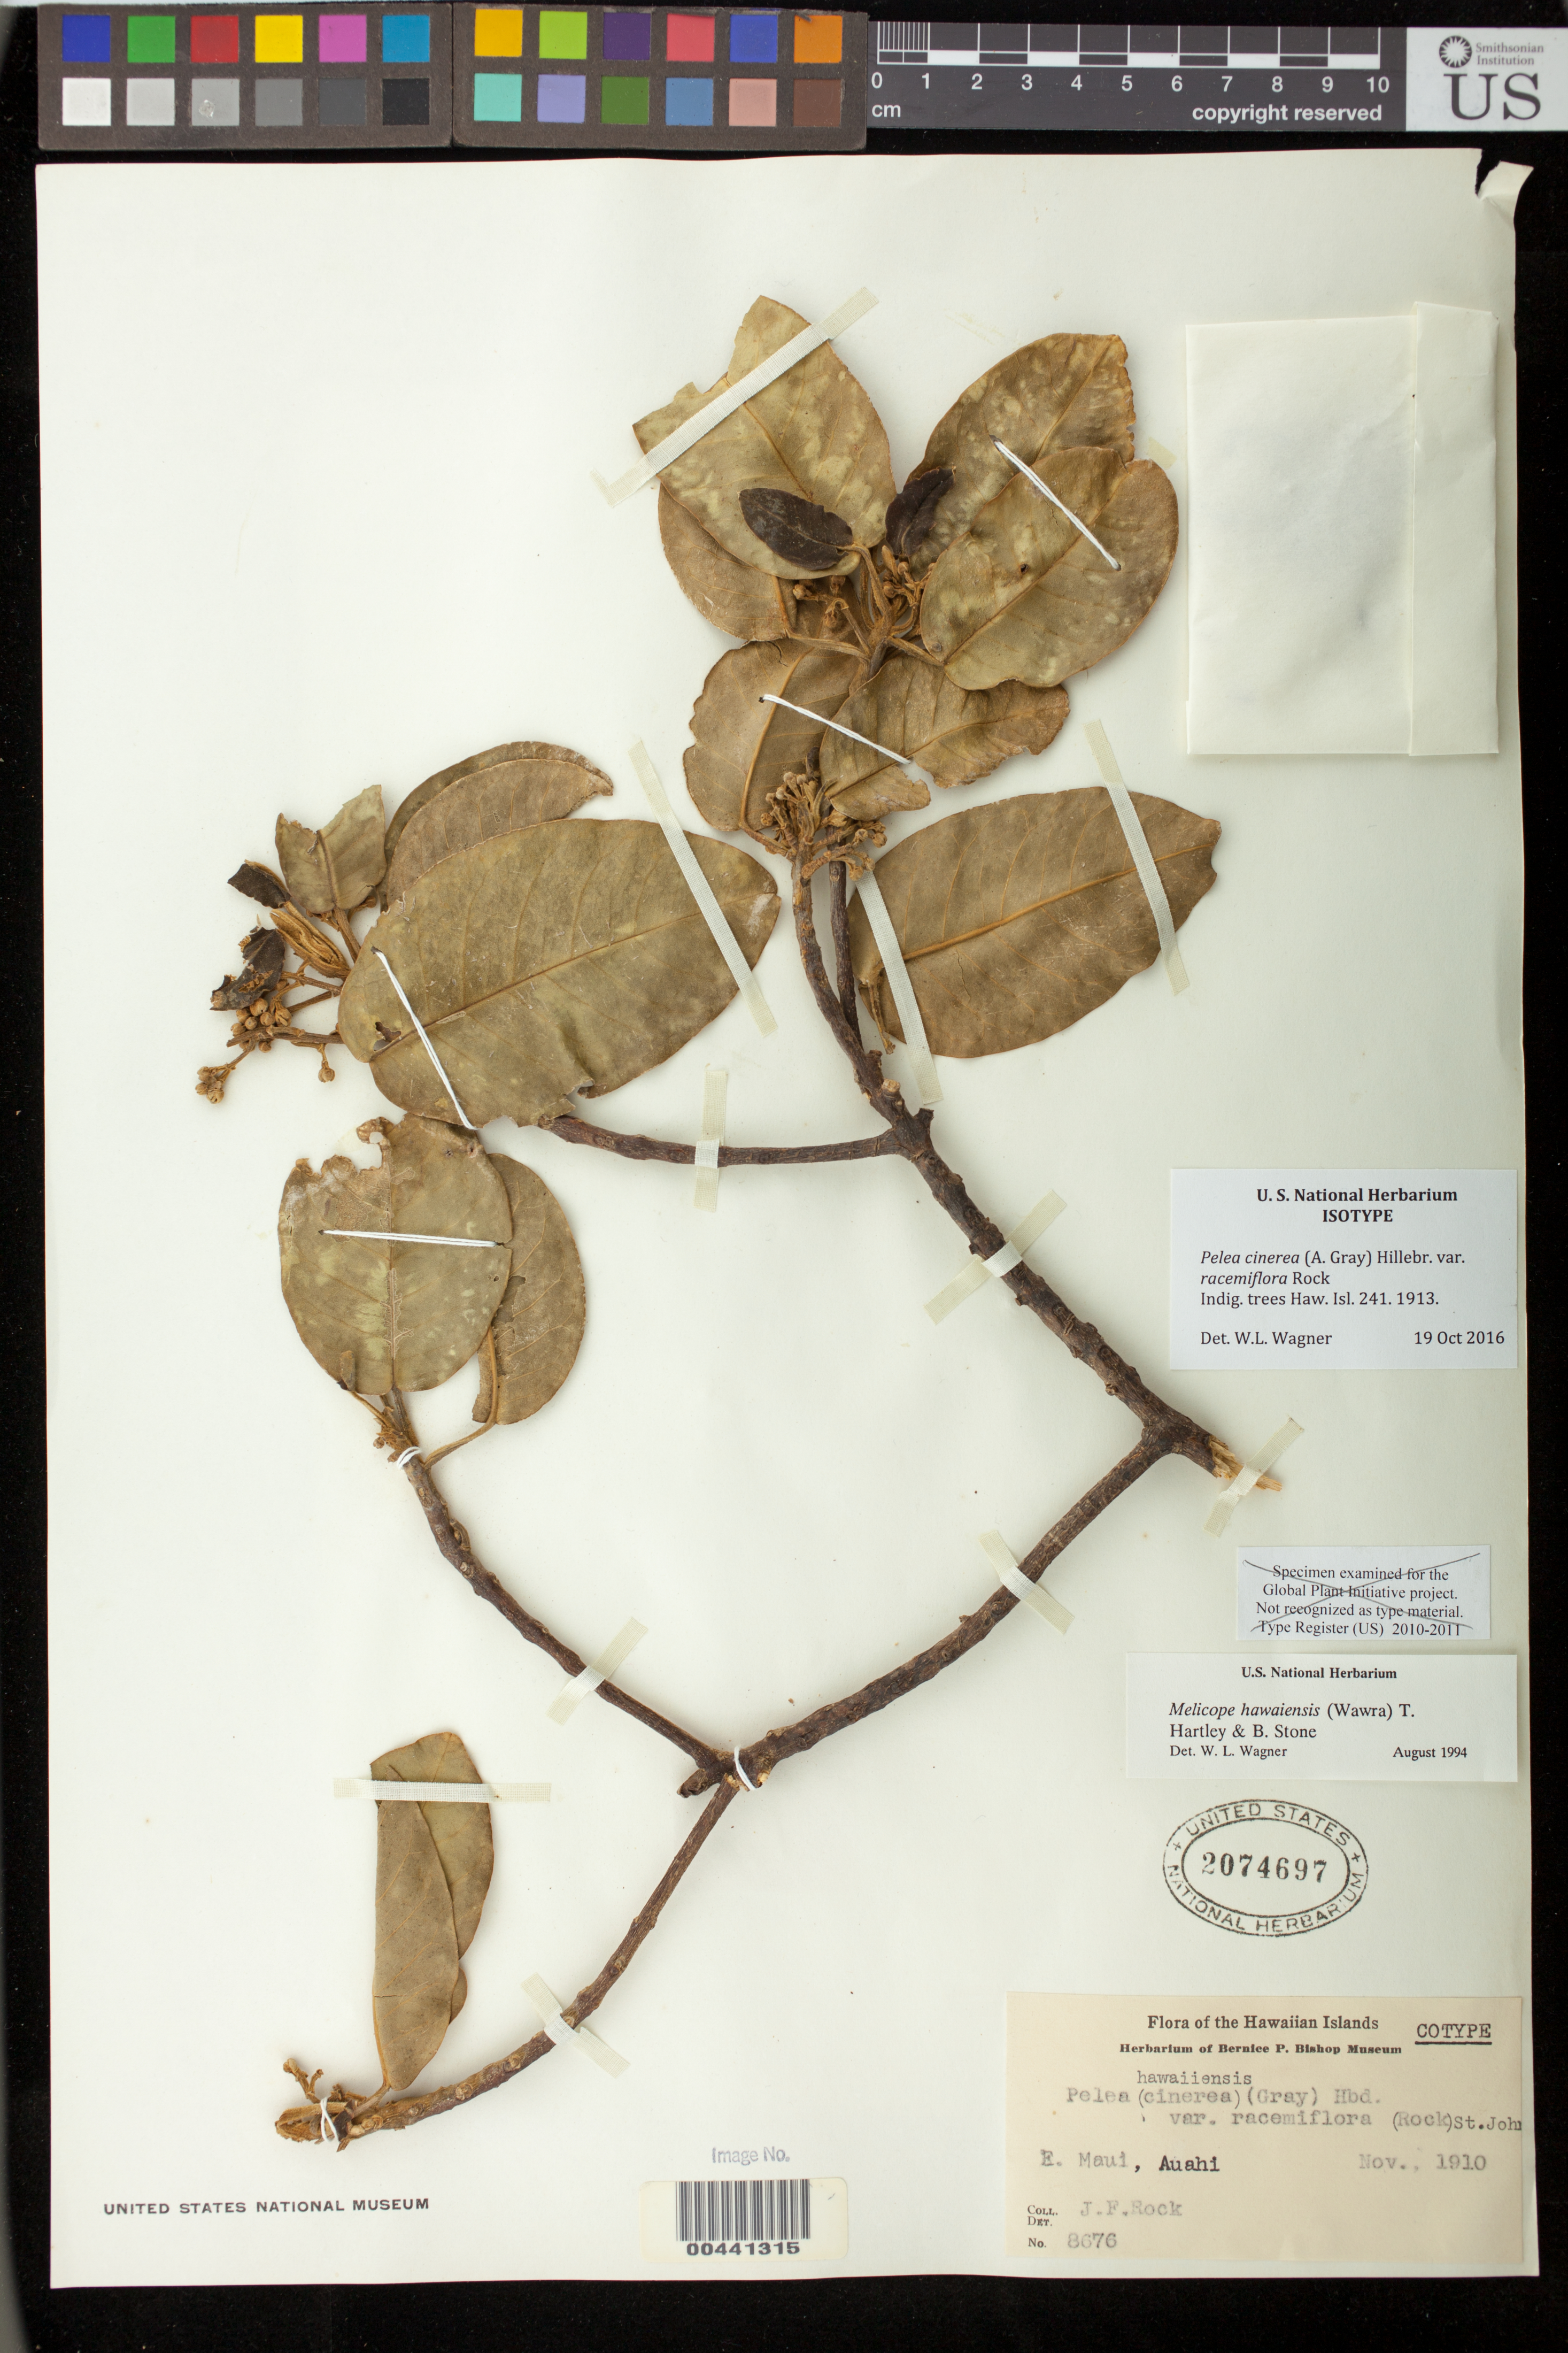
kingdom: Plantae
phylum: Tracheophyta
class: Magnoliopsida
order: Sapindales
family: Rutaceae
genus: Pelea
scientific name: Pelea cinerea var. racemiflora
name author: Rock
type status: Isotype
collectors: J. F. Rock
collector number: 8676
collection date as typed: Nov 1910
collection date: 1910-11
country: United States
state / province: Hawaii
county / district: Maui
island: Maui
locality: E. Maui, Auahi.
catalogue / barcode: US 2074697